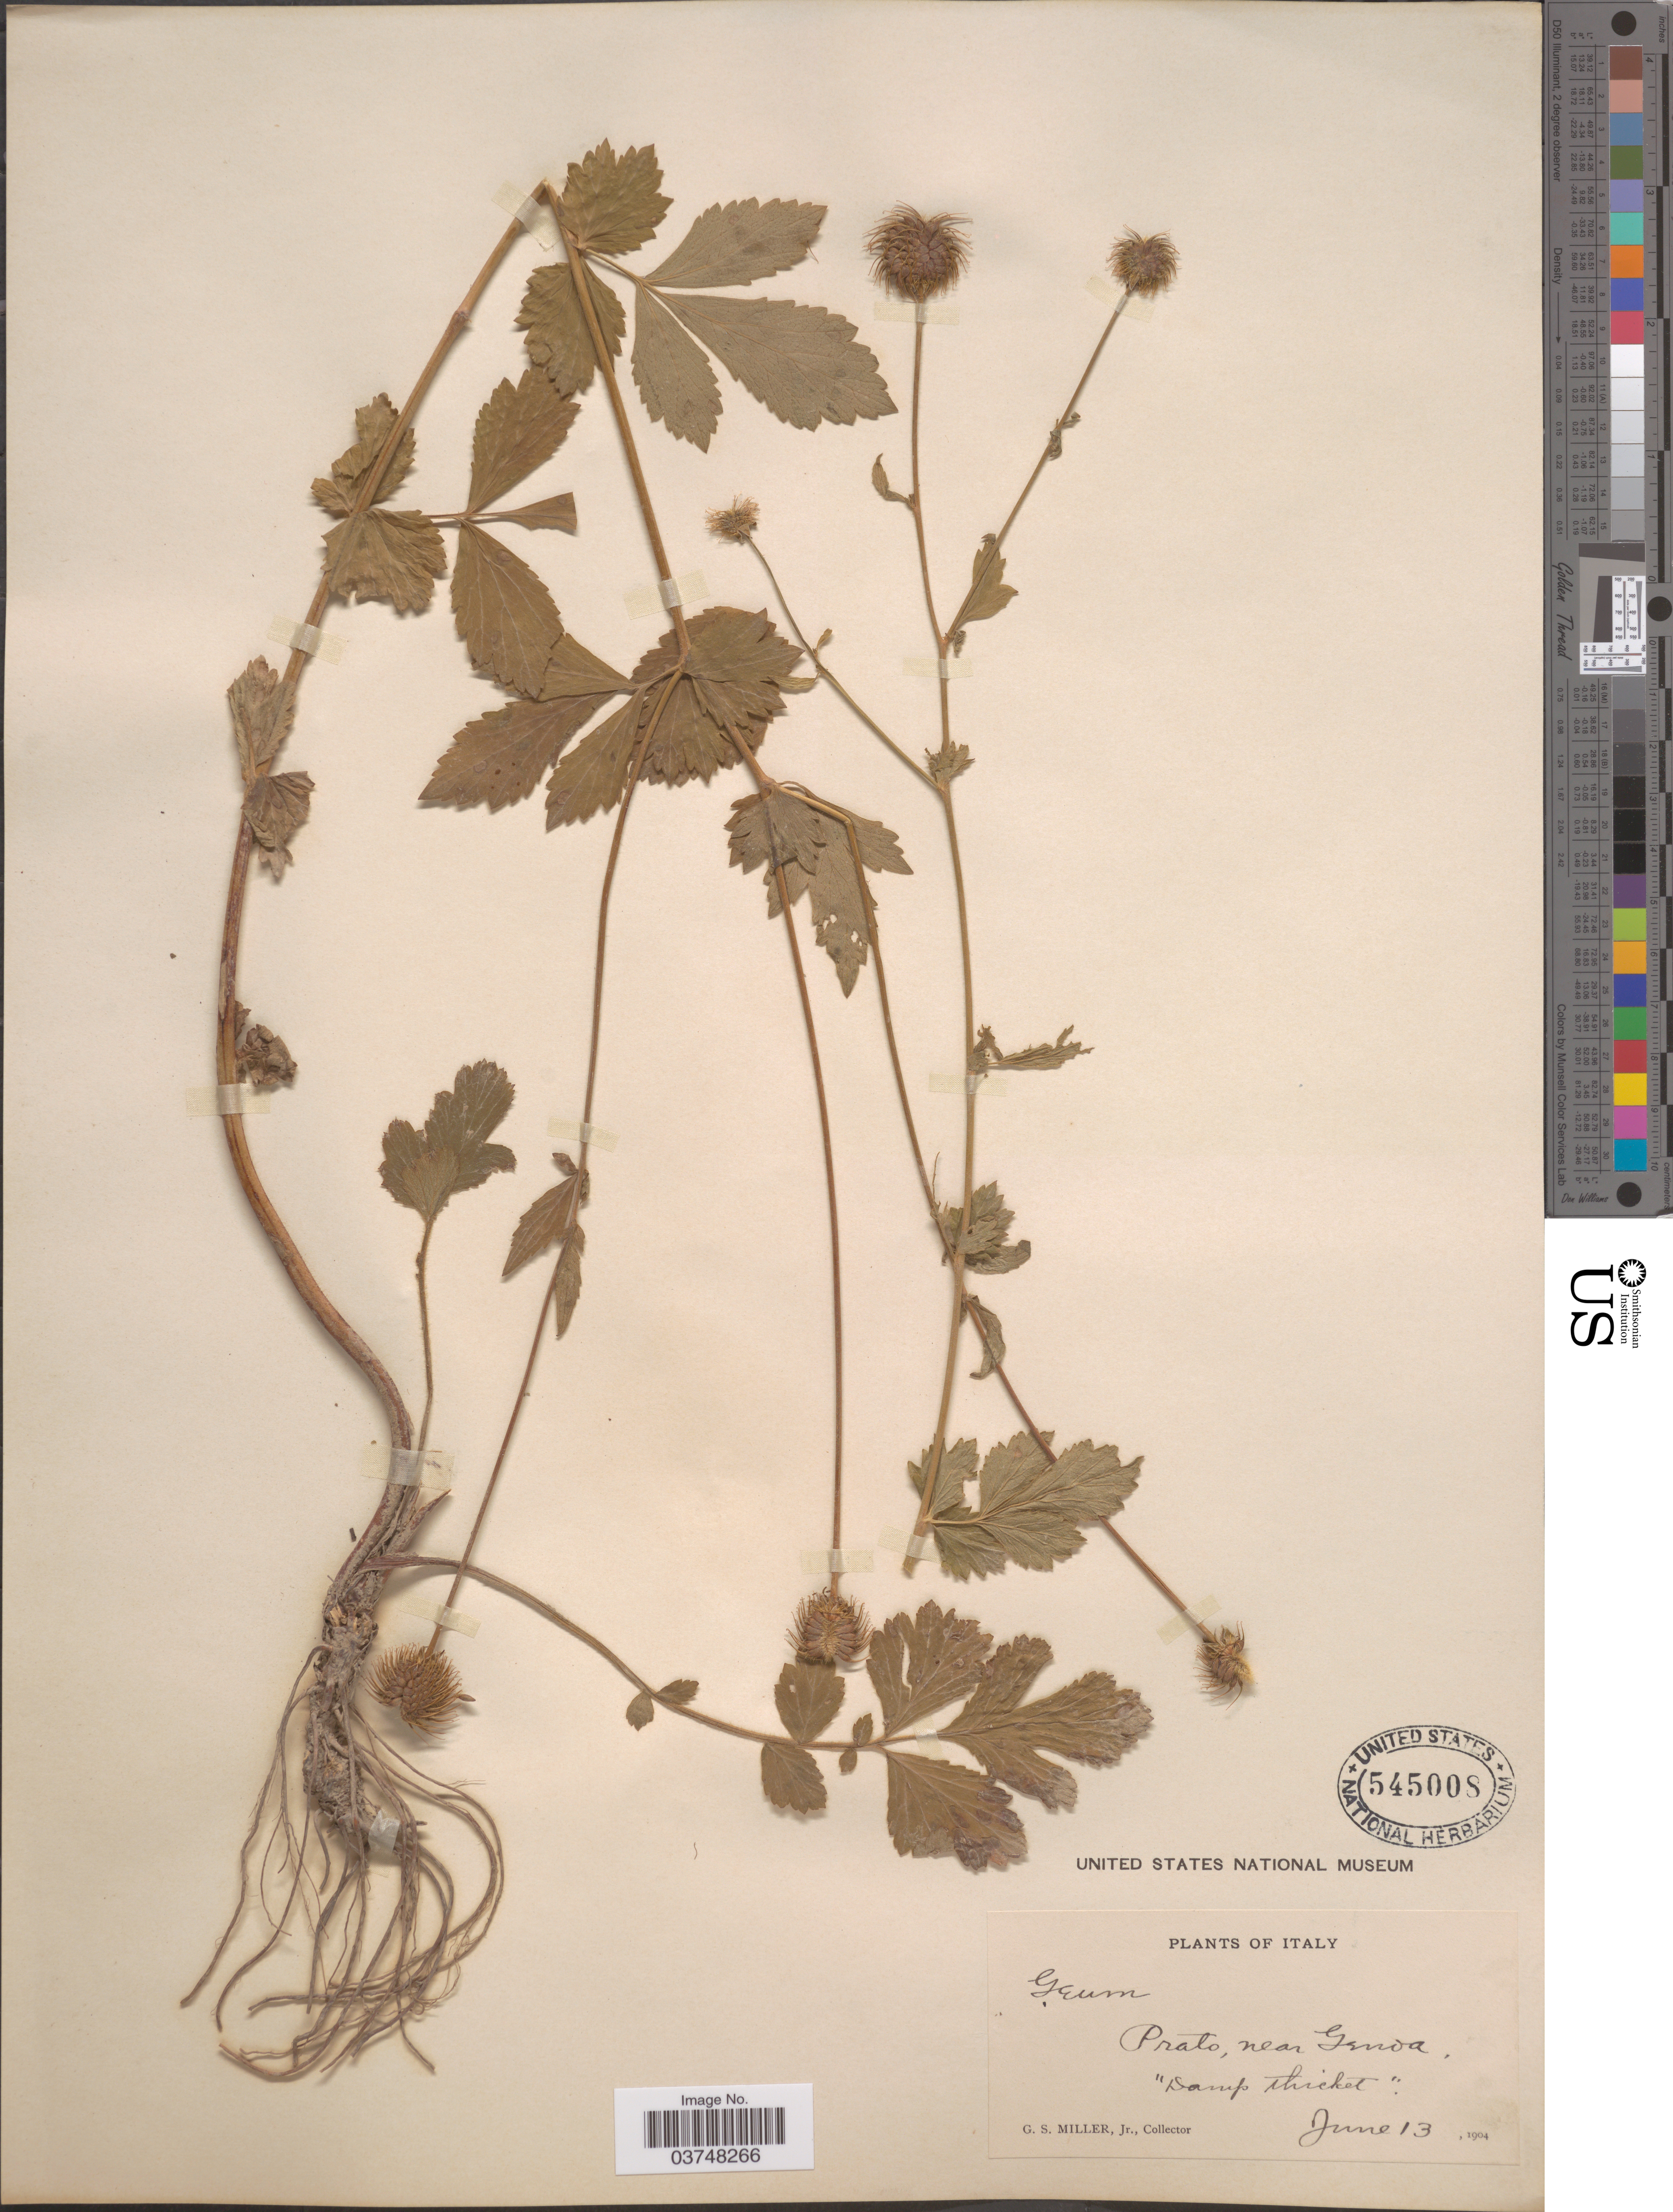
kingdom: Plantae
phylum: Tracheophyta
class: Magnoliopsida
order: Rosales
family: Rosaceae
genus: Geum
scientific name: Geum sp.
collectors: G. S. Miller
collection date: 1904-06-13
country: Italy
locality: Prato, near Genoa.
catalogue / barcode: US 545008